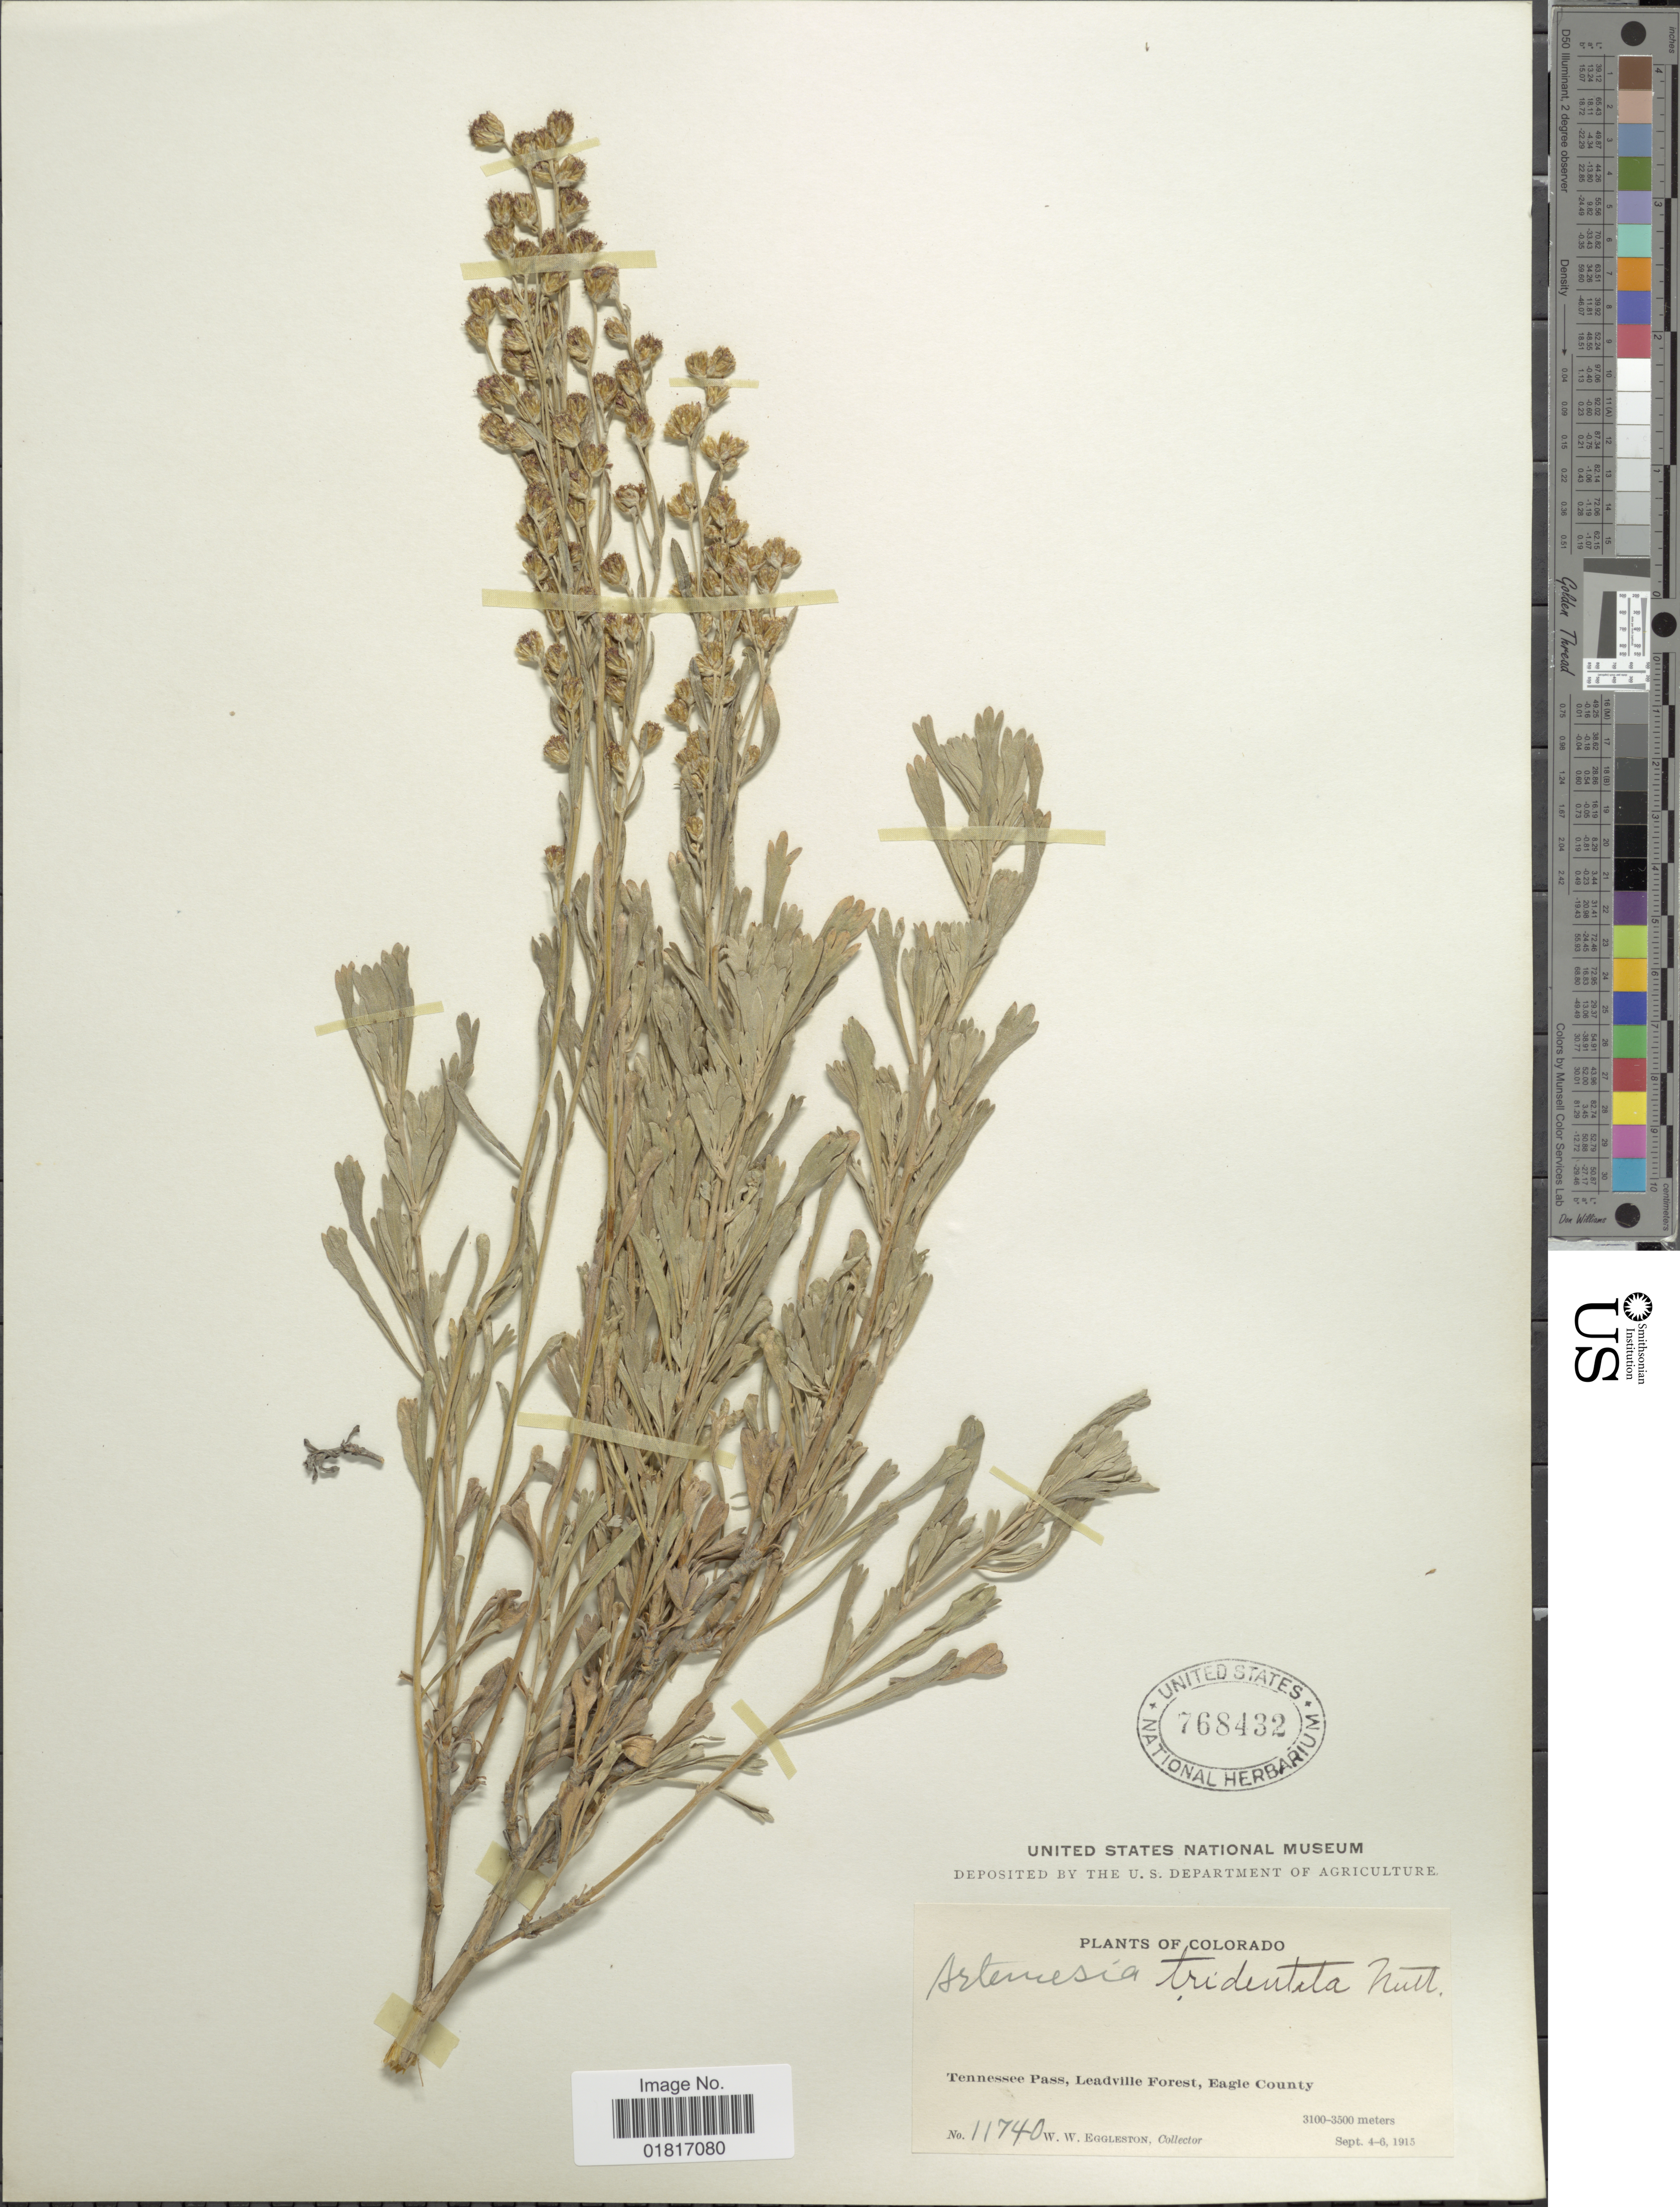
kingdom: Plantae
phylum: Tracheophyta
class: Magnoliopsida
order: Asterales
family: Asteraceae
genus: Artemisia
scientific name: Artemisia tridentata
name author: Nutt.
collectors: W. W. Eggleston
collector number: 11740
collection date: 1915-09-04/1915-09-06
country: United States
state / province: Colorado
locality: Tennessee Pass, Leadville Forest, Eagle County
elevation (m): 3100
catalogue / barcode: US 768432